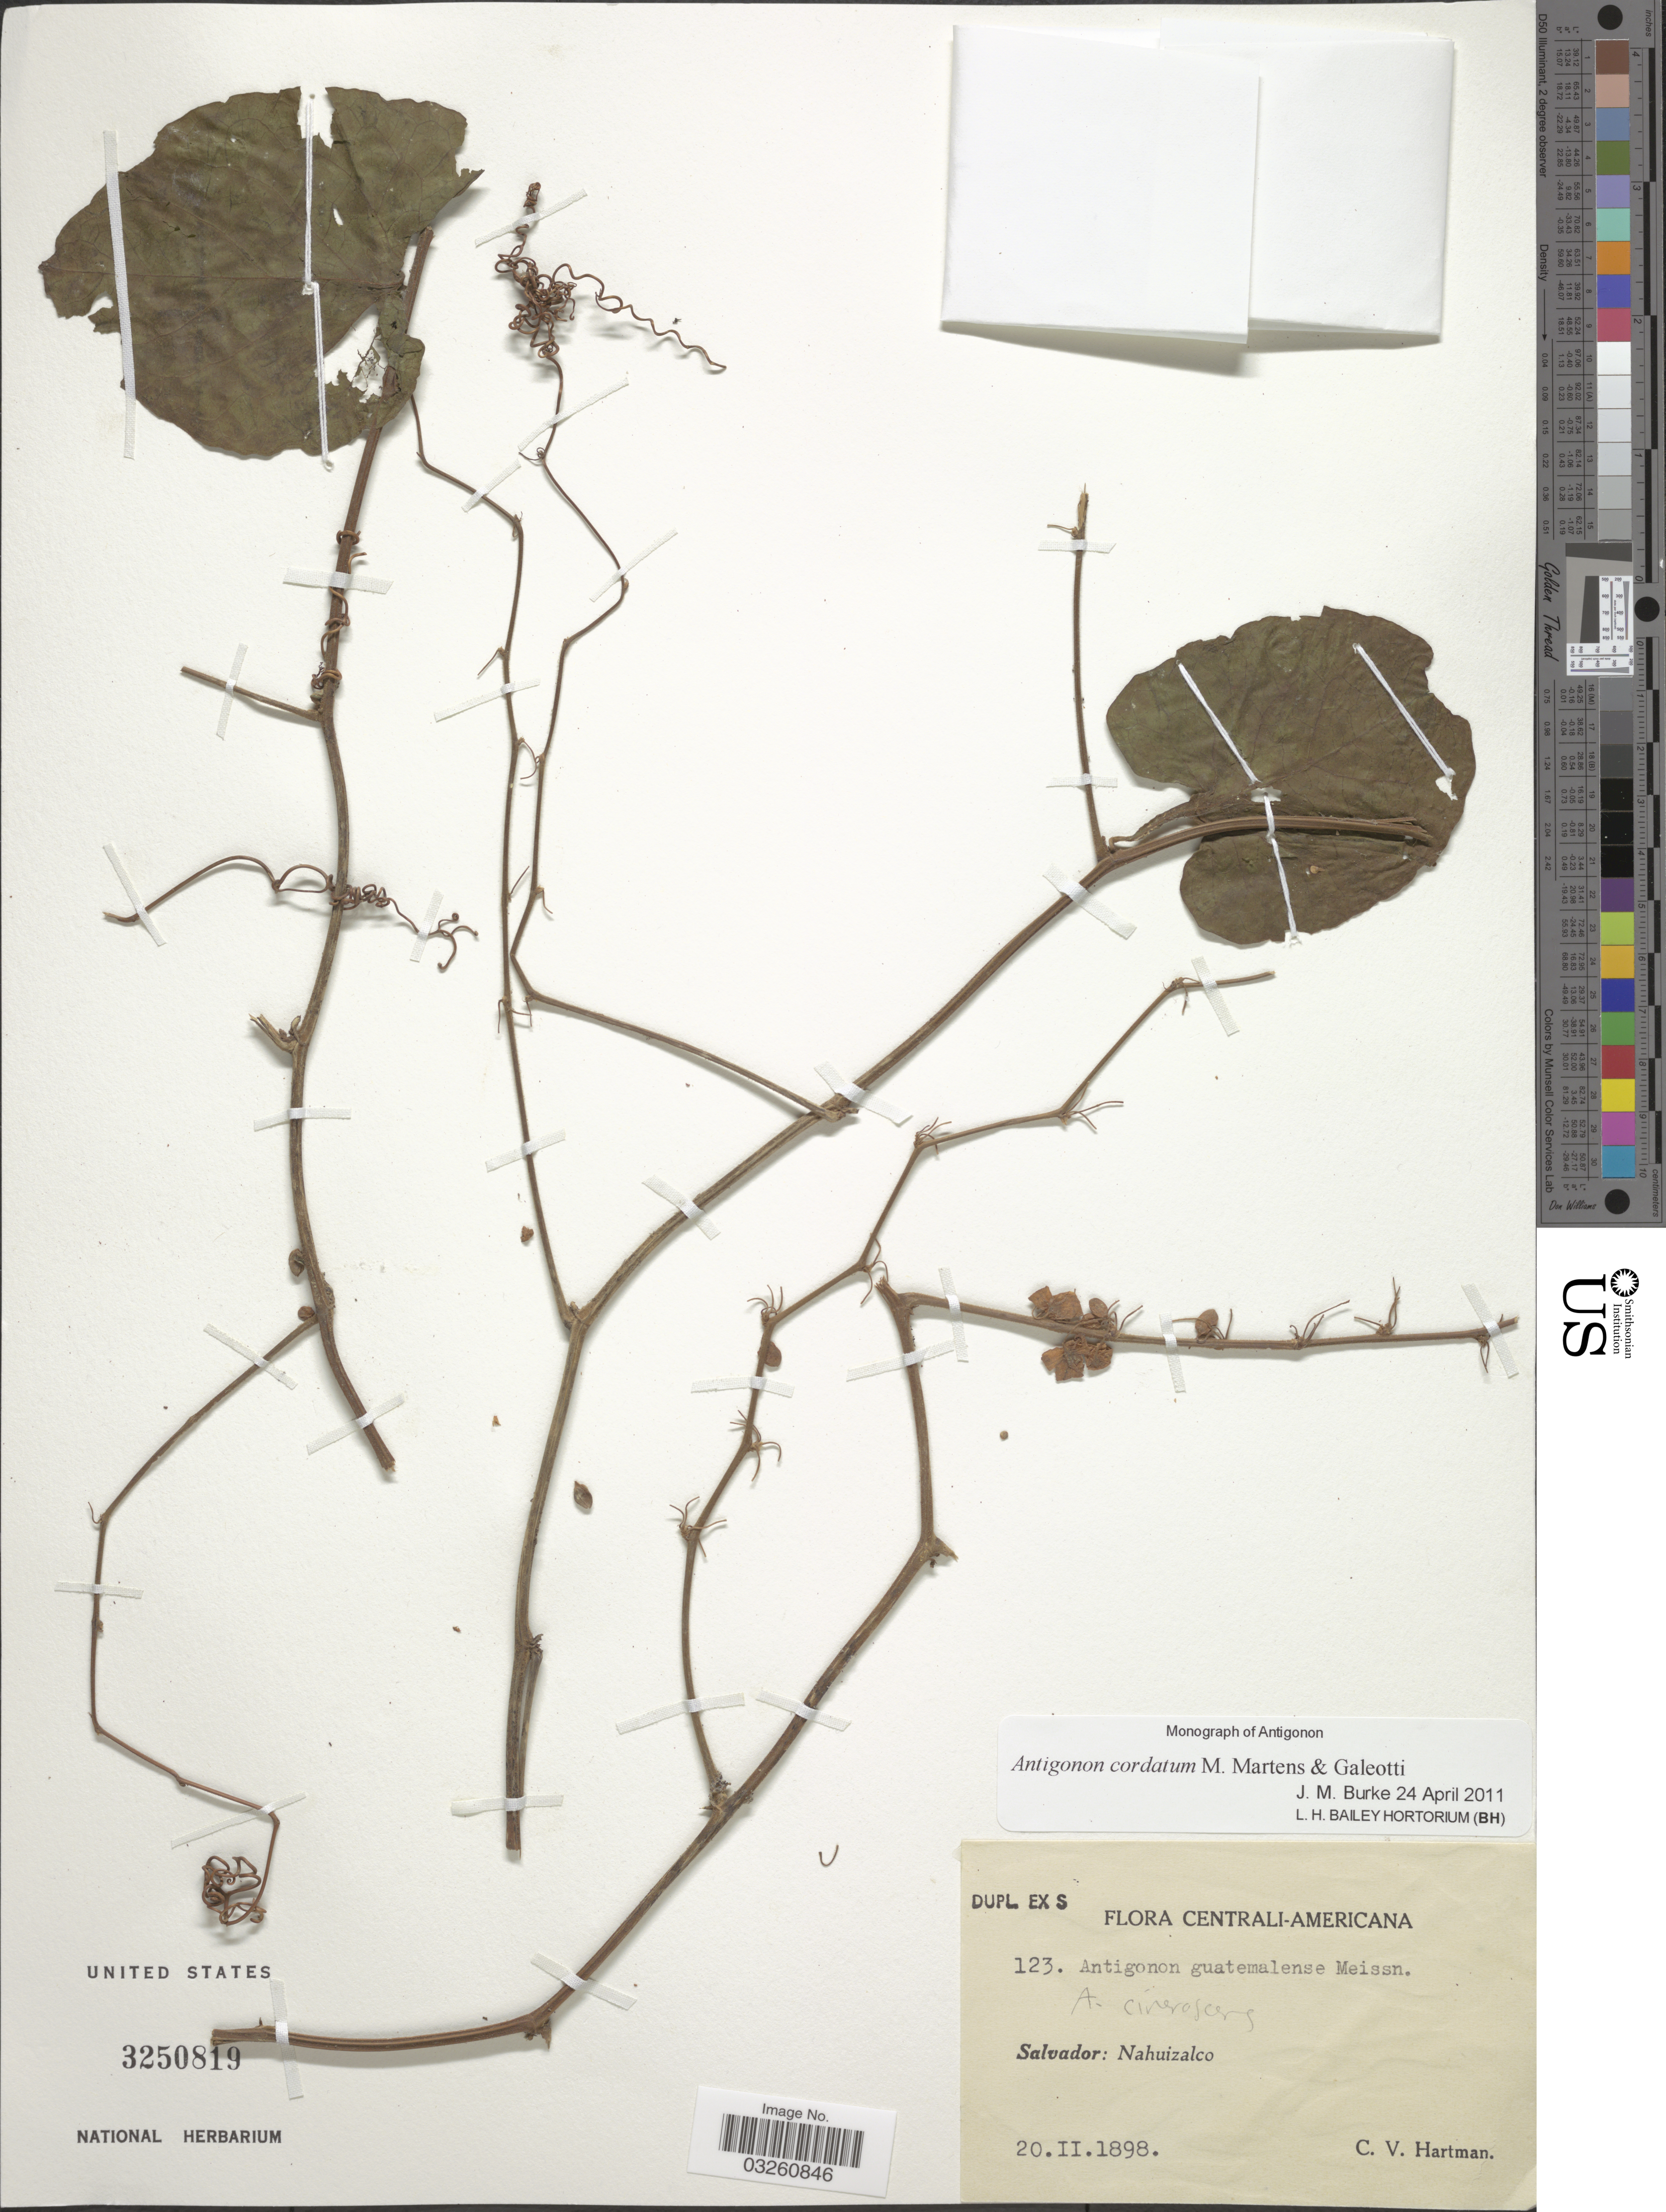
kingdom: Plantae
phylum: Tracheophyta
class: Magnoliopsida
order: Caryophyllales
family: Polygonaceae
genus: Antigonon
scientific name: Antigonon cordatum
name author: M. Martens & Galeotti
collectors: C. V. Hartman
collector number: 123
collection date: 1898-02-20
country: El Salvador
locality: Salvador: Nahuizalco.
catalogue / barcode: US 3250819